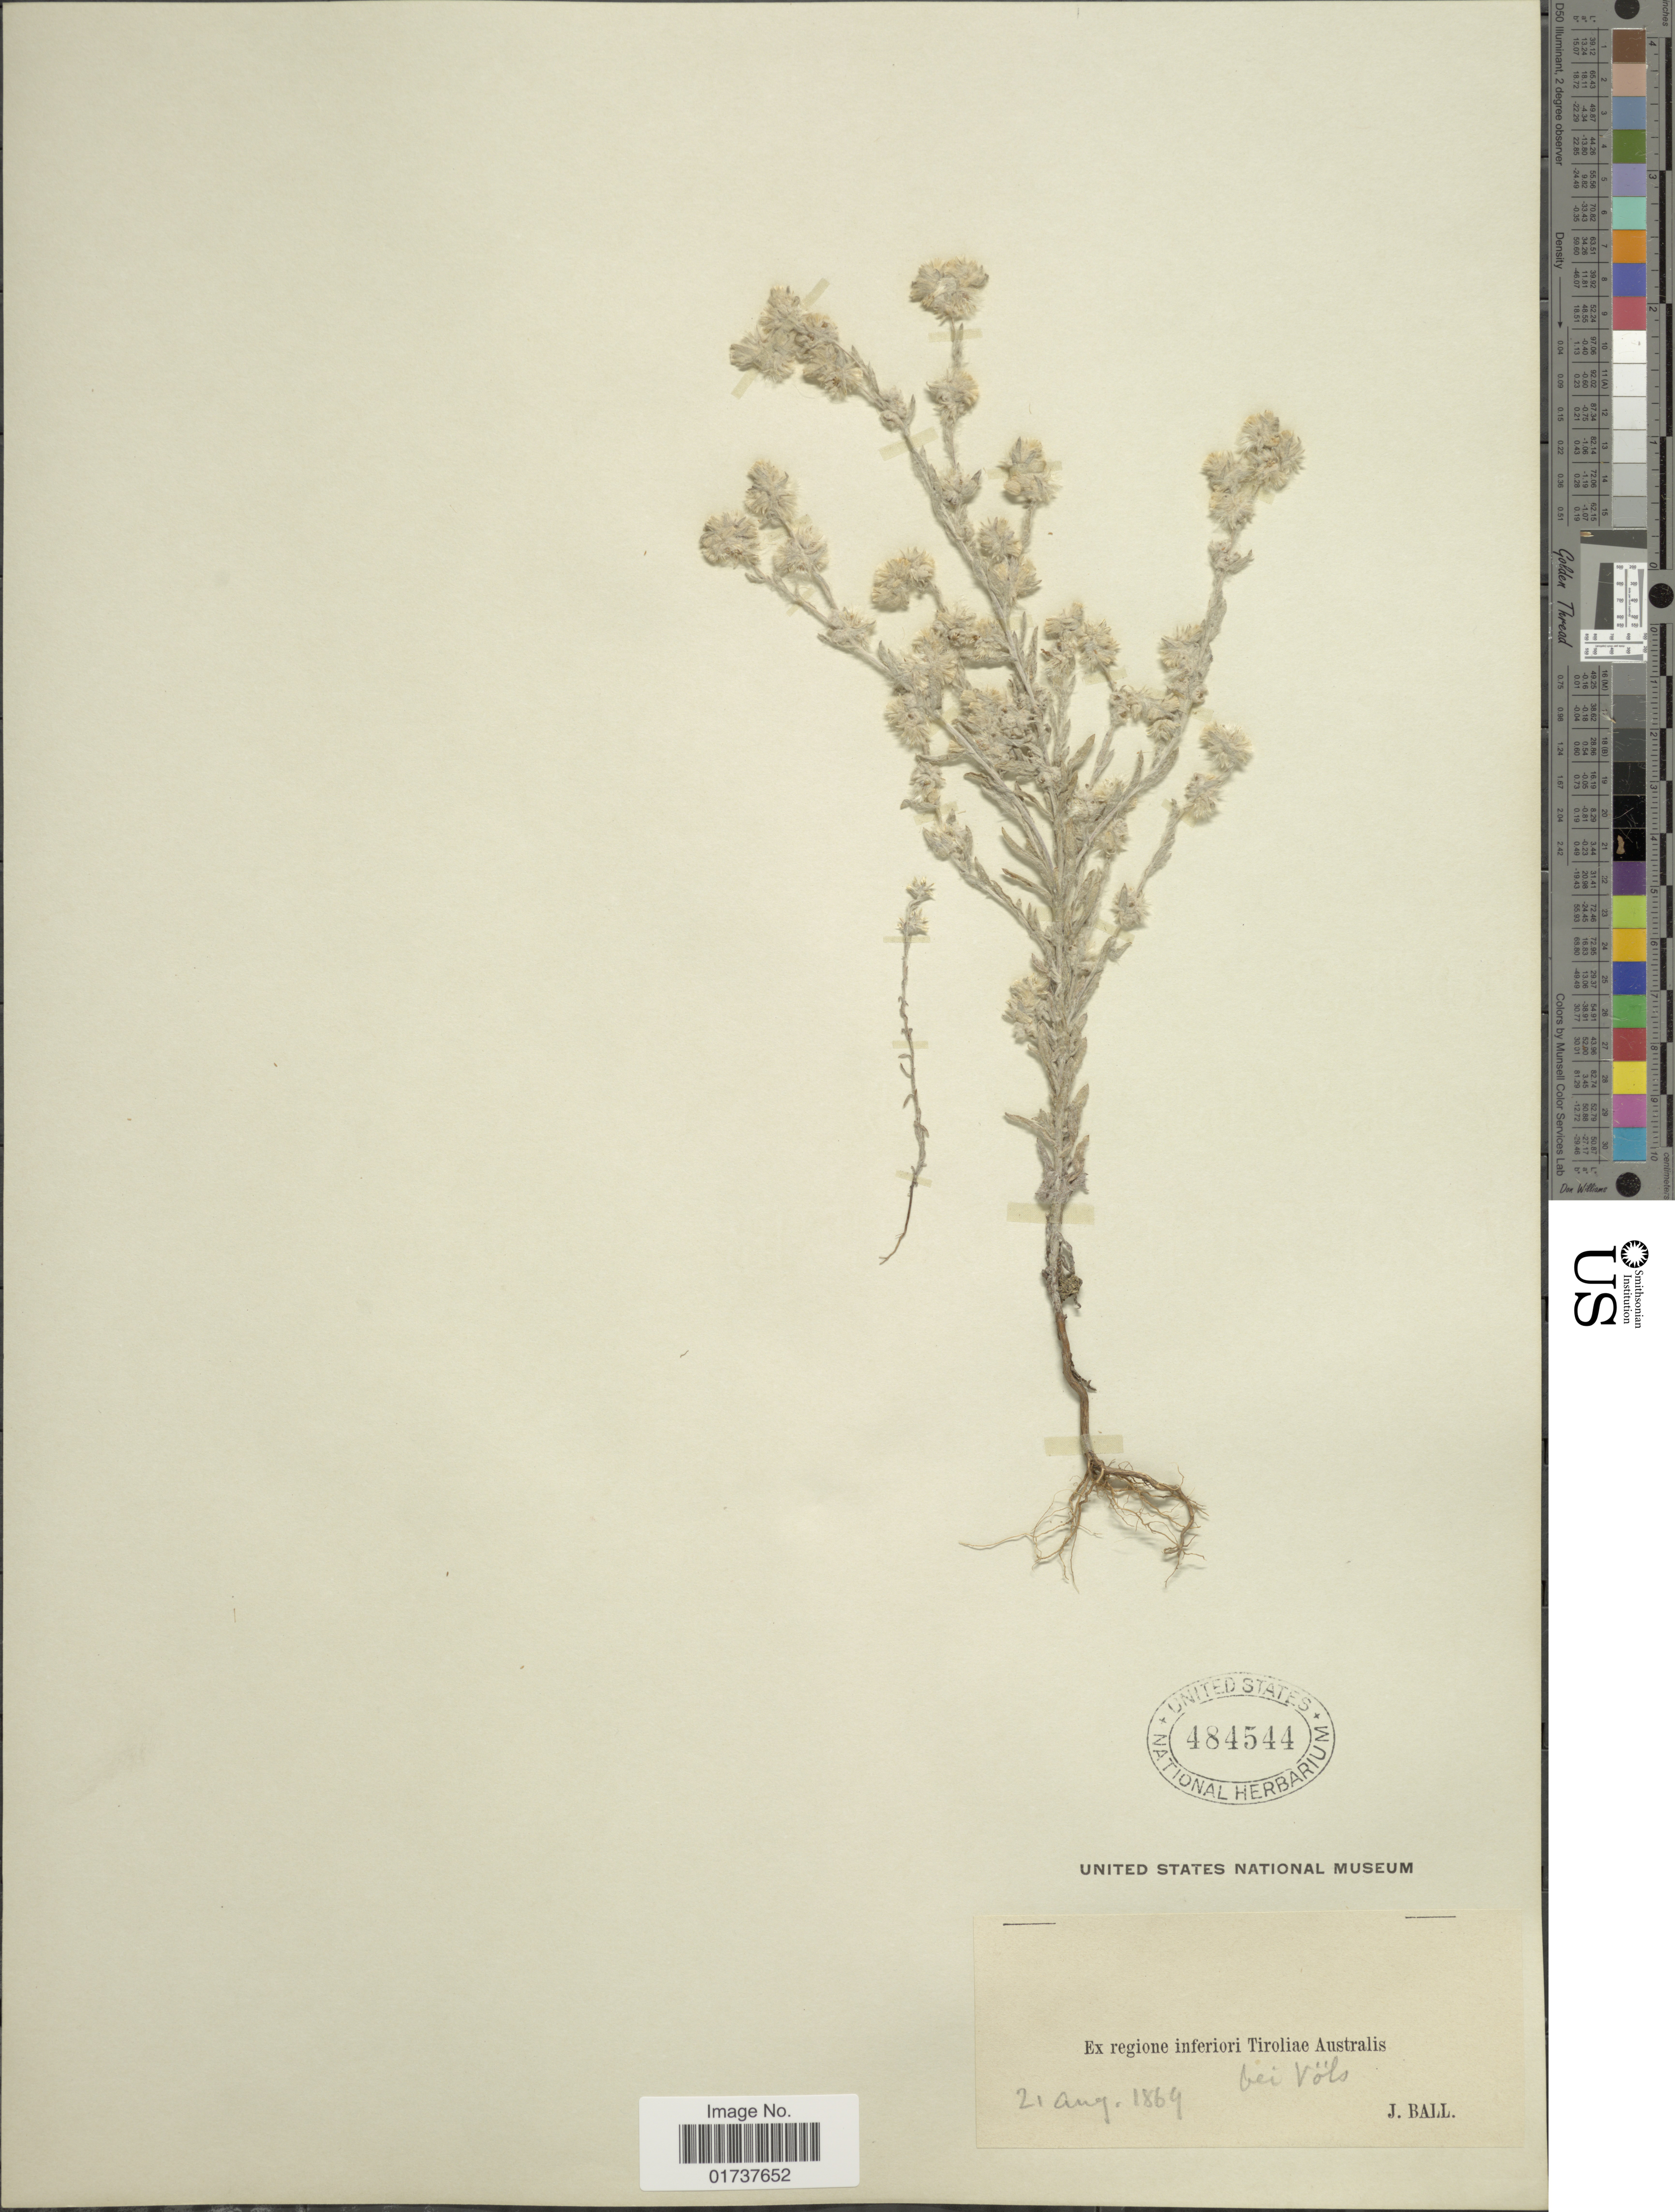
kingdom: Plantae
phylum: Tracheophyta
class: Magnoliopsida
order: Asterales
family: Asteraceae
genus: Gnaphalium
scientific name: Gnaphalium sp.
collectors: J. Ball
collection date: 1869-08-21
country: Australia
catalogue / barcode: US 484544